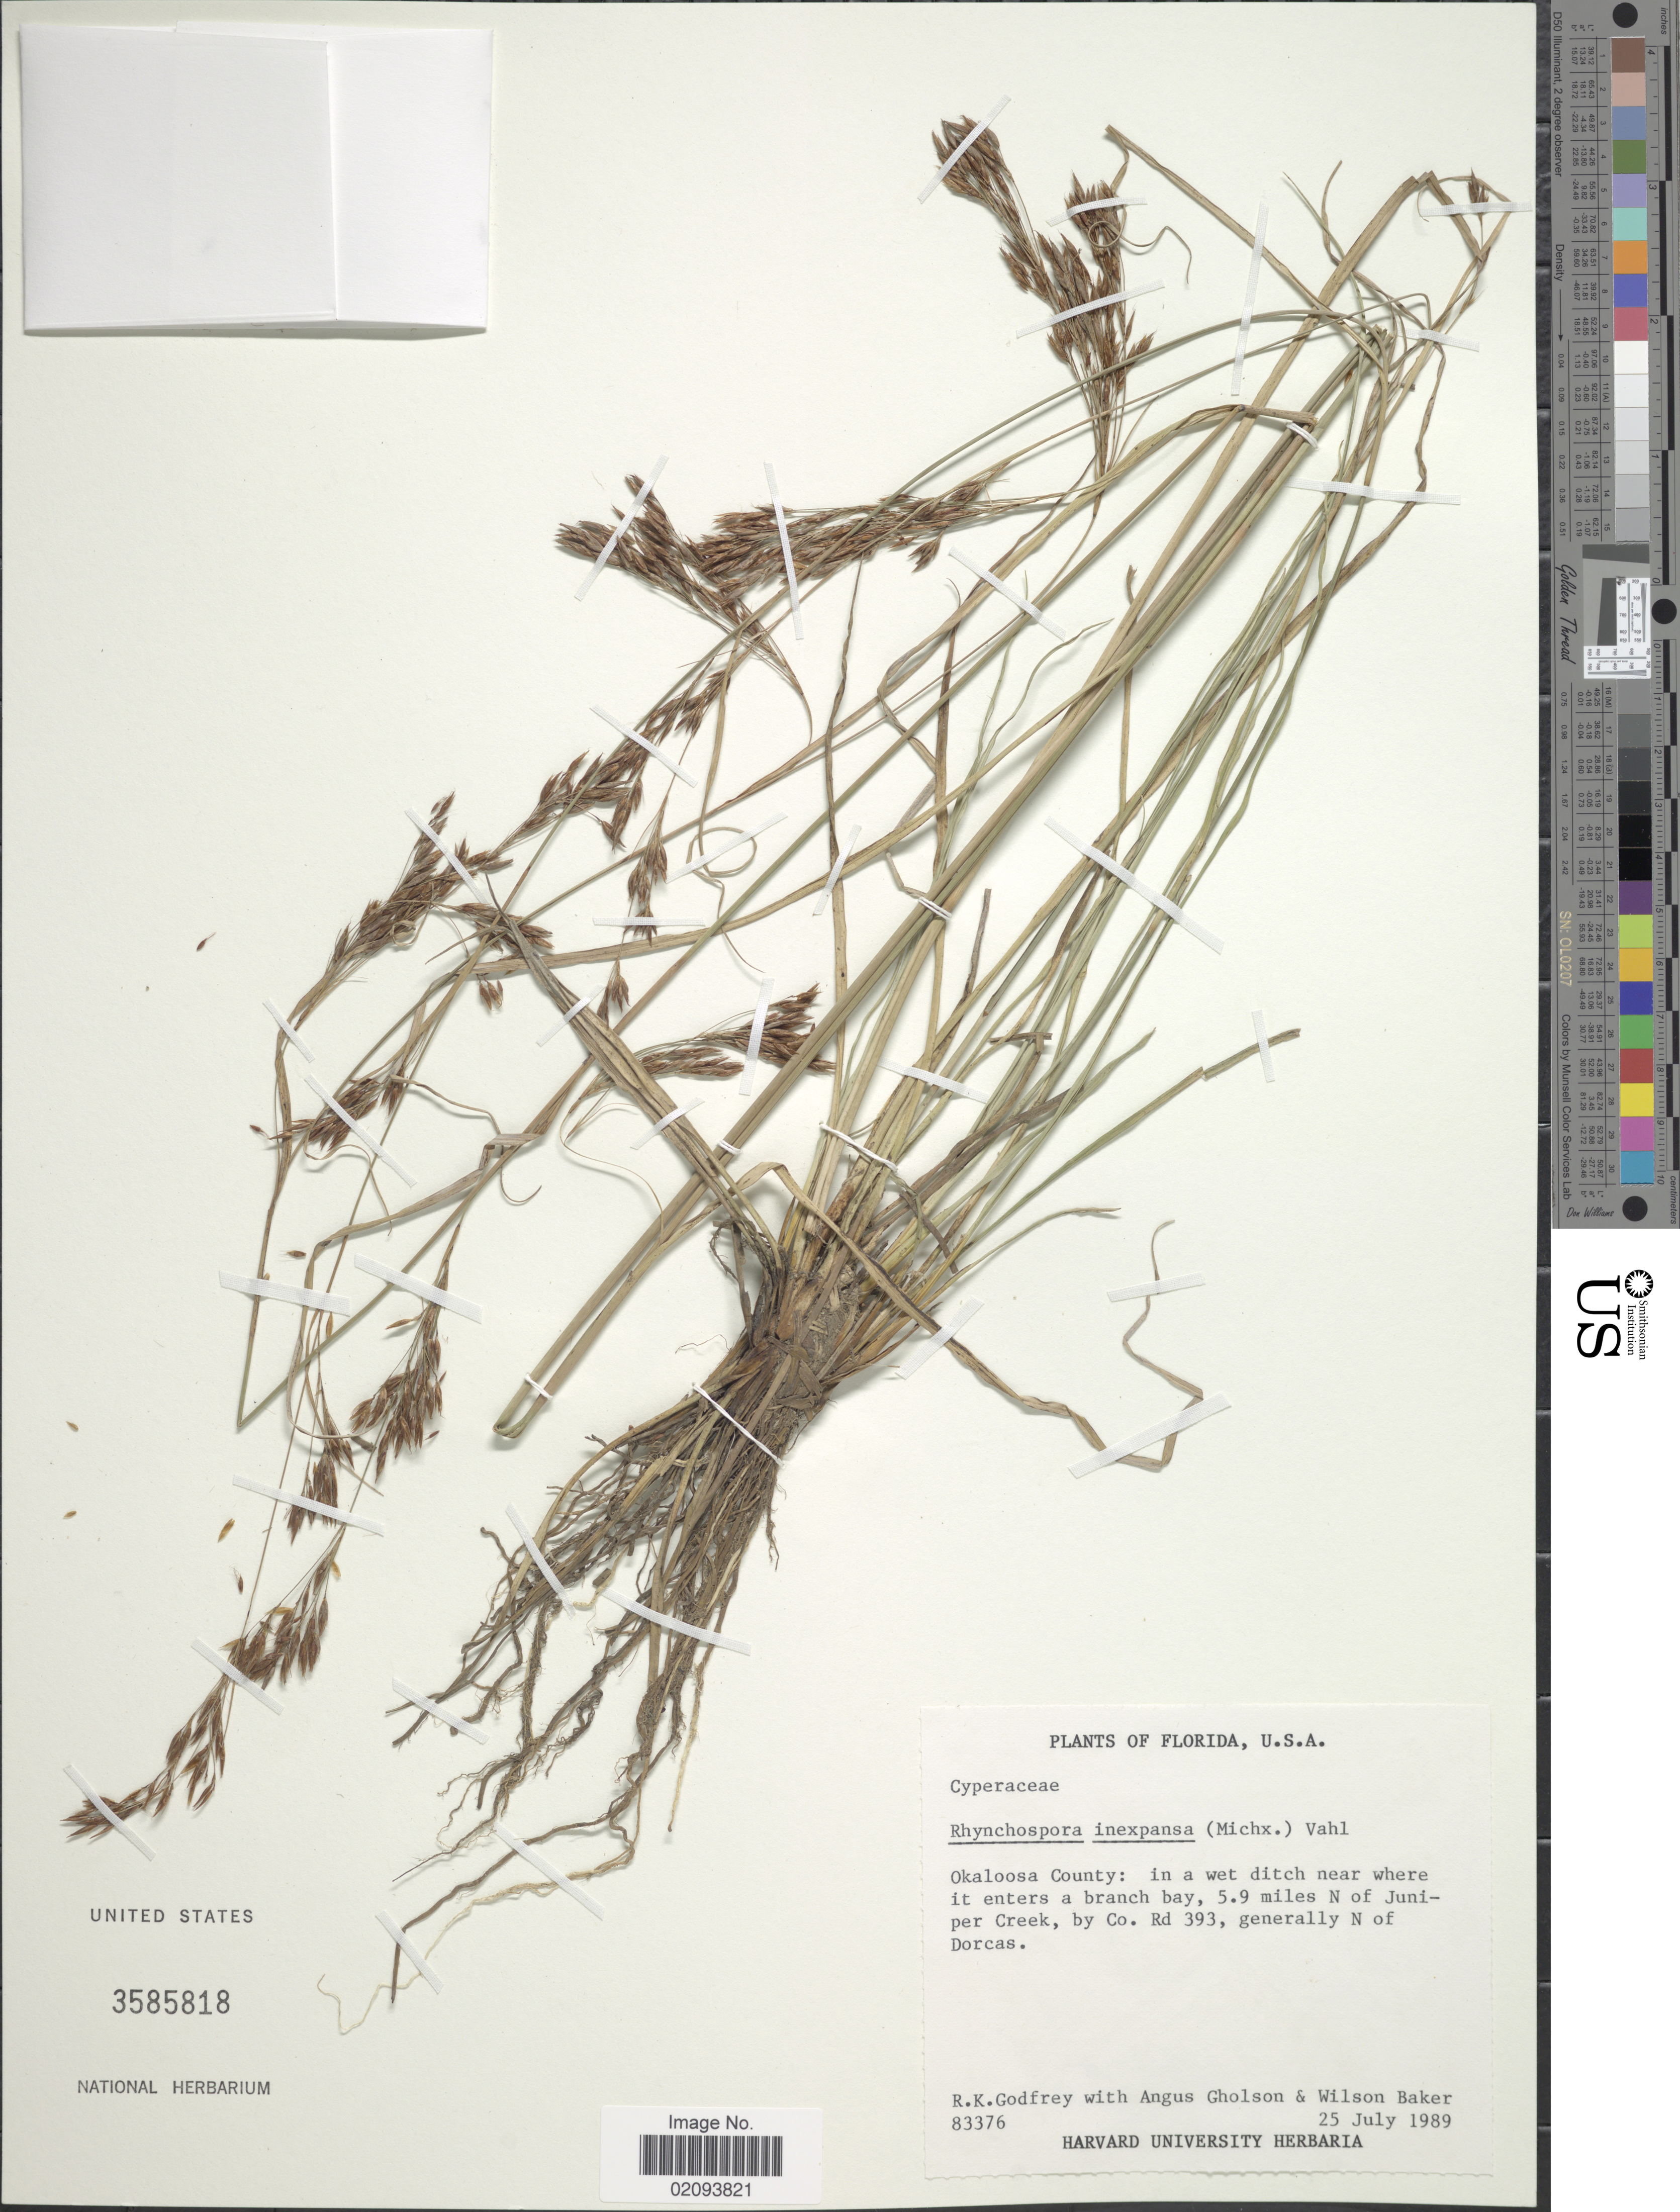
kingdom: Plantae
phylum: Tracheophyta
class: Liliopsida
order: Poales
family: Cyperaceae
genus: Rhynchospora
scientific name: Rhynchospora inexpansa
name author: (Michx.) Vahl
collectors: R. K. Godfrey, A. Gholson & W. Baker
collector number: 83376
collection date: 1989-07-25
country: United States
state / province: Florida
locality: Okaloosa County: in a wet ditch near where it enters a branch bay, 5.9 miles N of Juniper Creek, by Co. Rd 393, generally N of Dorcas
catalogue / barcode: US 3585818